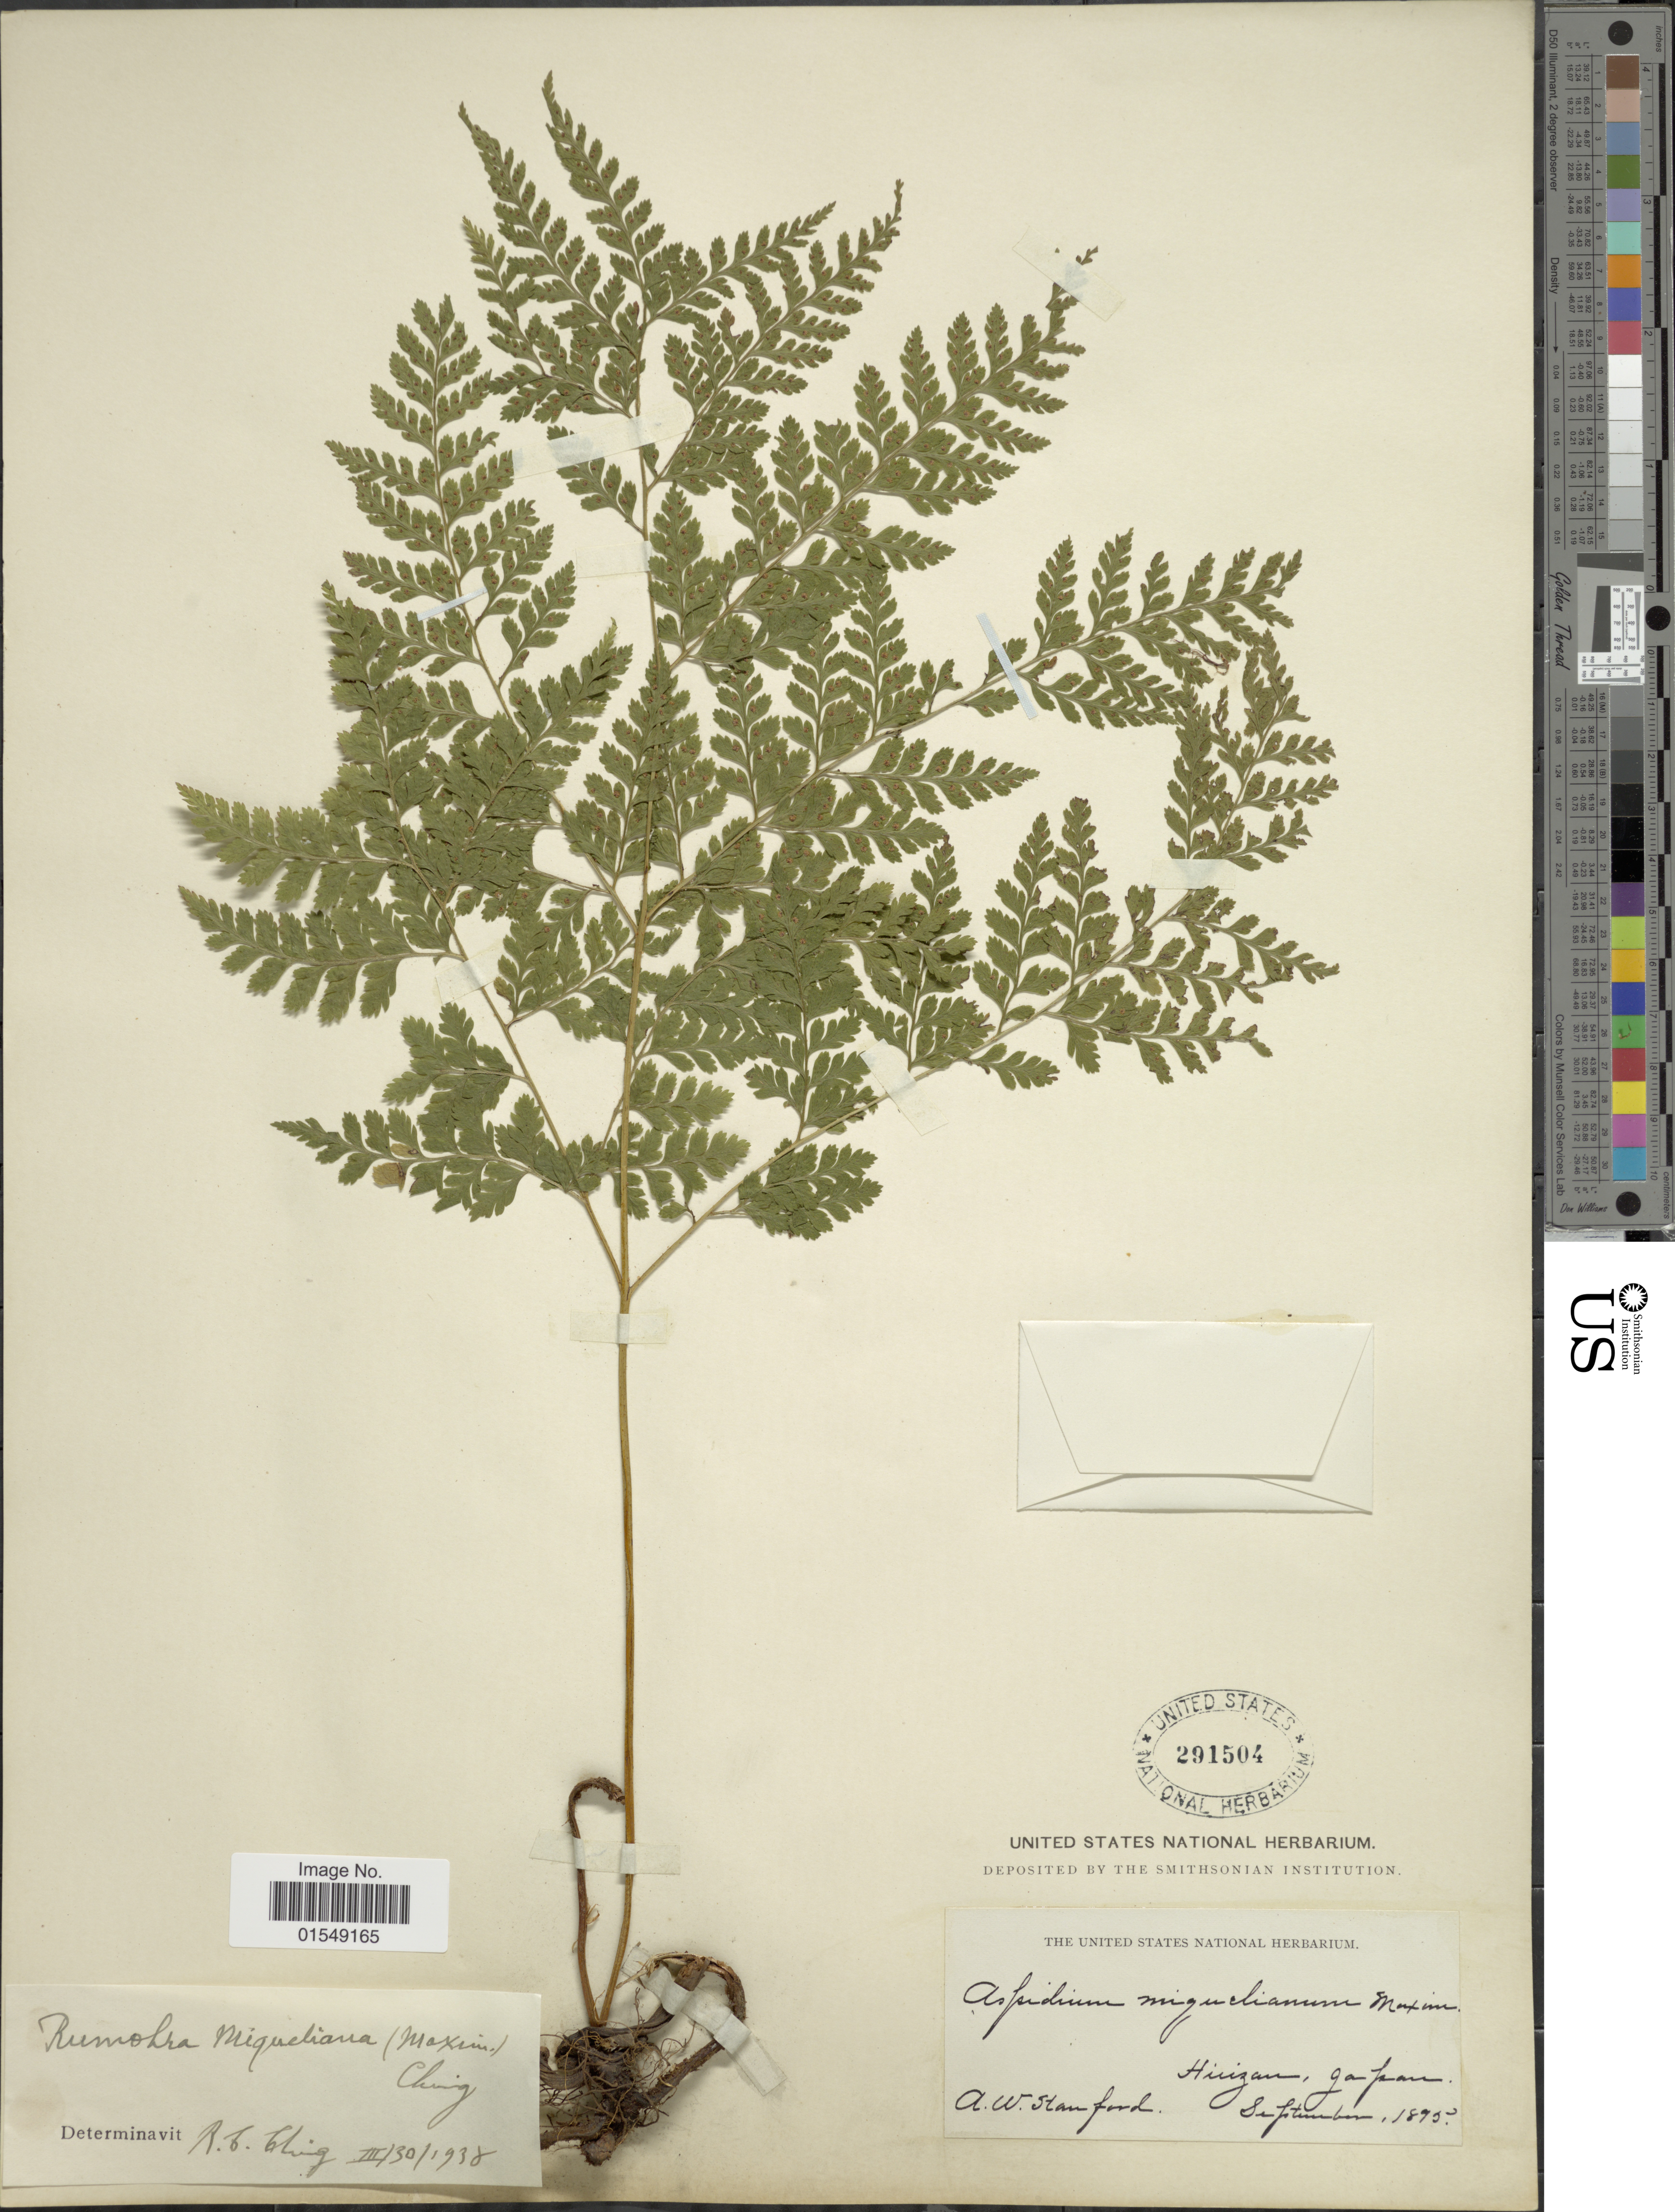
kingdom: Plantae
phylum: Tracheophyta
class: Polypodiopsida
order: Polypodiales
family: Dryopteridaceae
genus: Arachniodes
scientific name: Arachniodes miqueliana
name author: (Maxim. ex Franch. & Sav.) Ohwi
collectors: A. Stanford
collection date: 1895-09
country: Japan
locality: Hiuizan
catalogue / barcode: US 291504